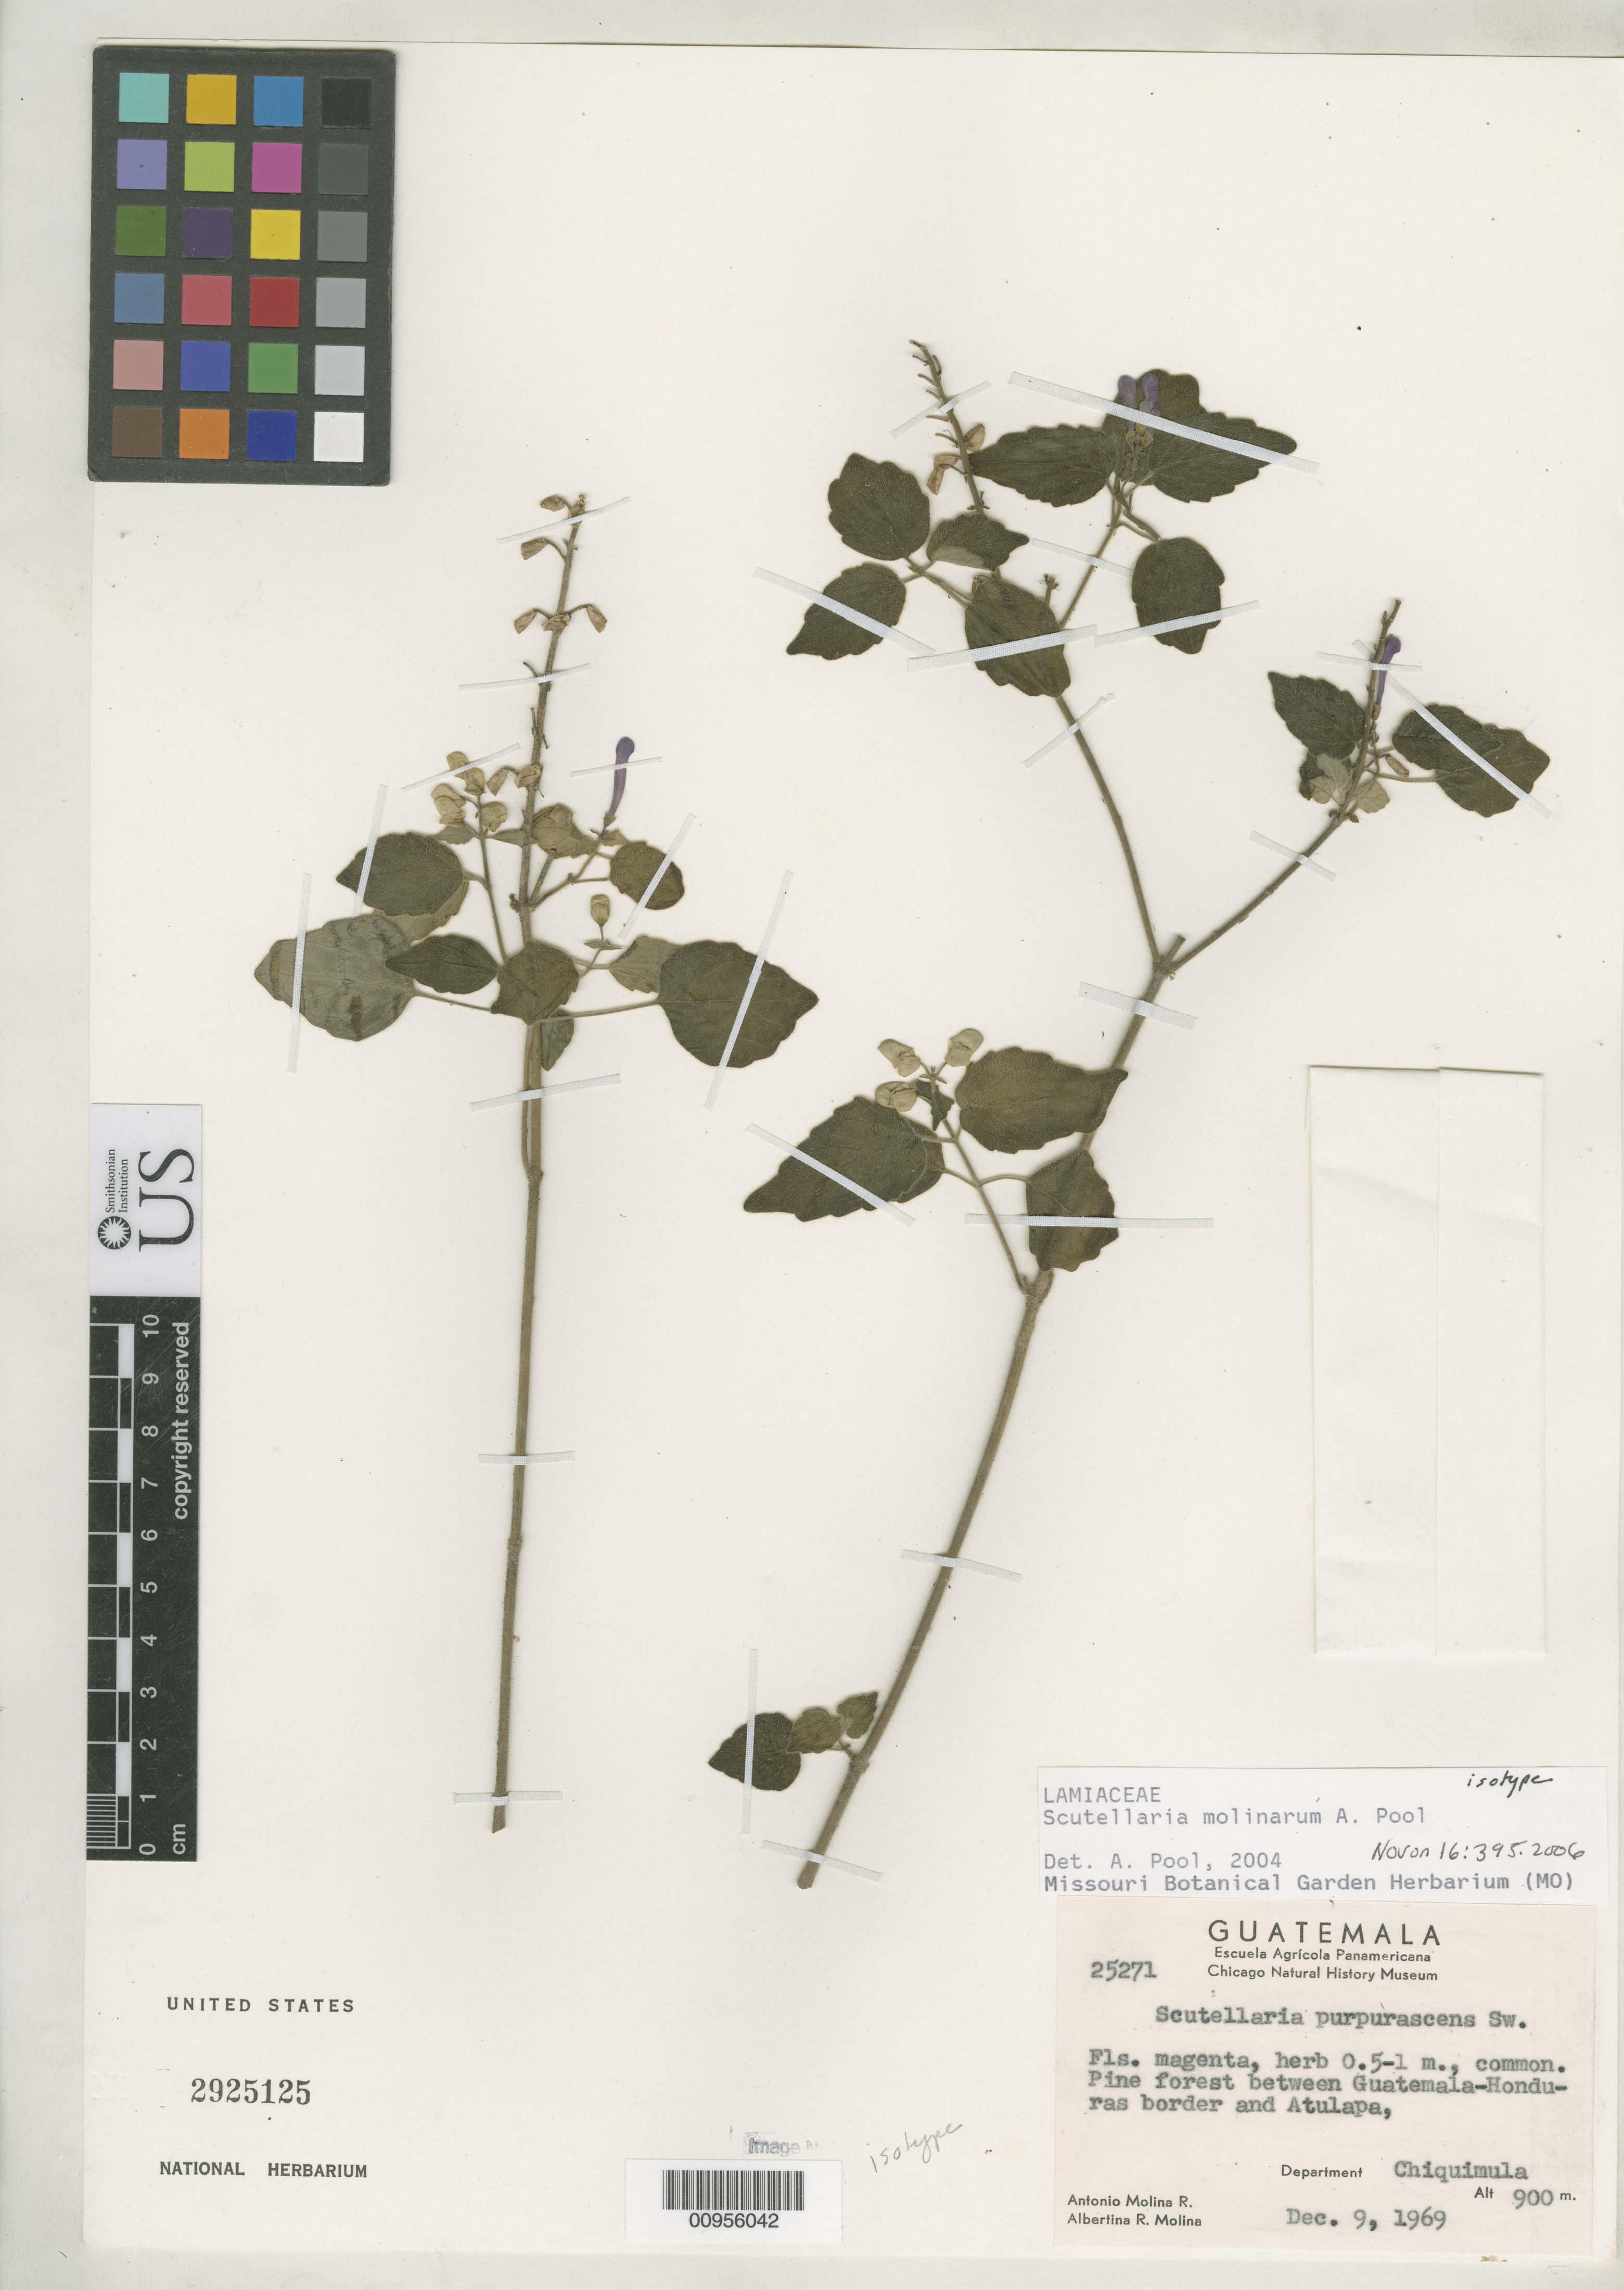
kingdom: Plantae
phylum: Tracheophyta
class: Magnoliopsida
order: Lamiales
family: Lamiaceae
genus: Scutellaria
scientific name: Scutellaria molinarum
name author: A. Pool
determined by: Pool, A., (MO), Missouri Botanical Garden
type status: Isotype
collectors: A. Molina R. & A. R. Molina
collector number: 25271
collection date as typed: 09 Dec 1969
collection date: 1969-12-09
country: Guatemala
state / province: Chiquimula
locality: Pine forest between Guatemala-Honduras border and Atulapa.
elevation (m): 900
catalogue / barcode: US 2925125